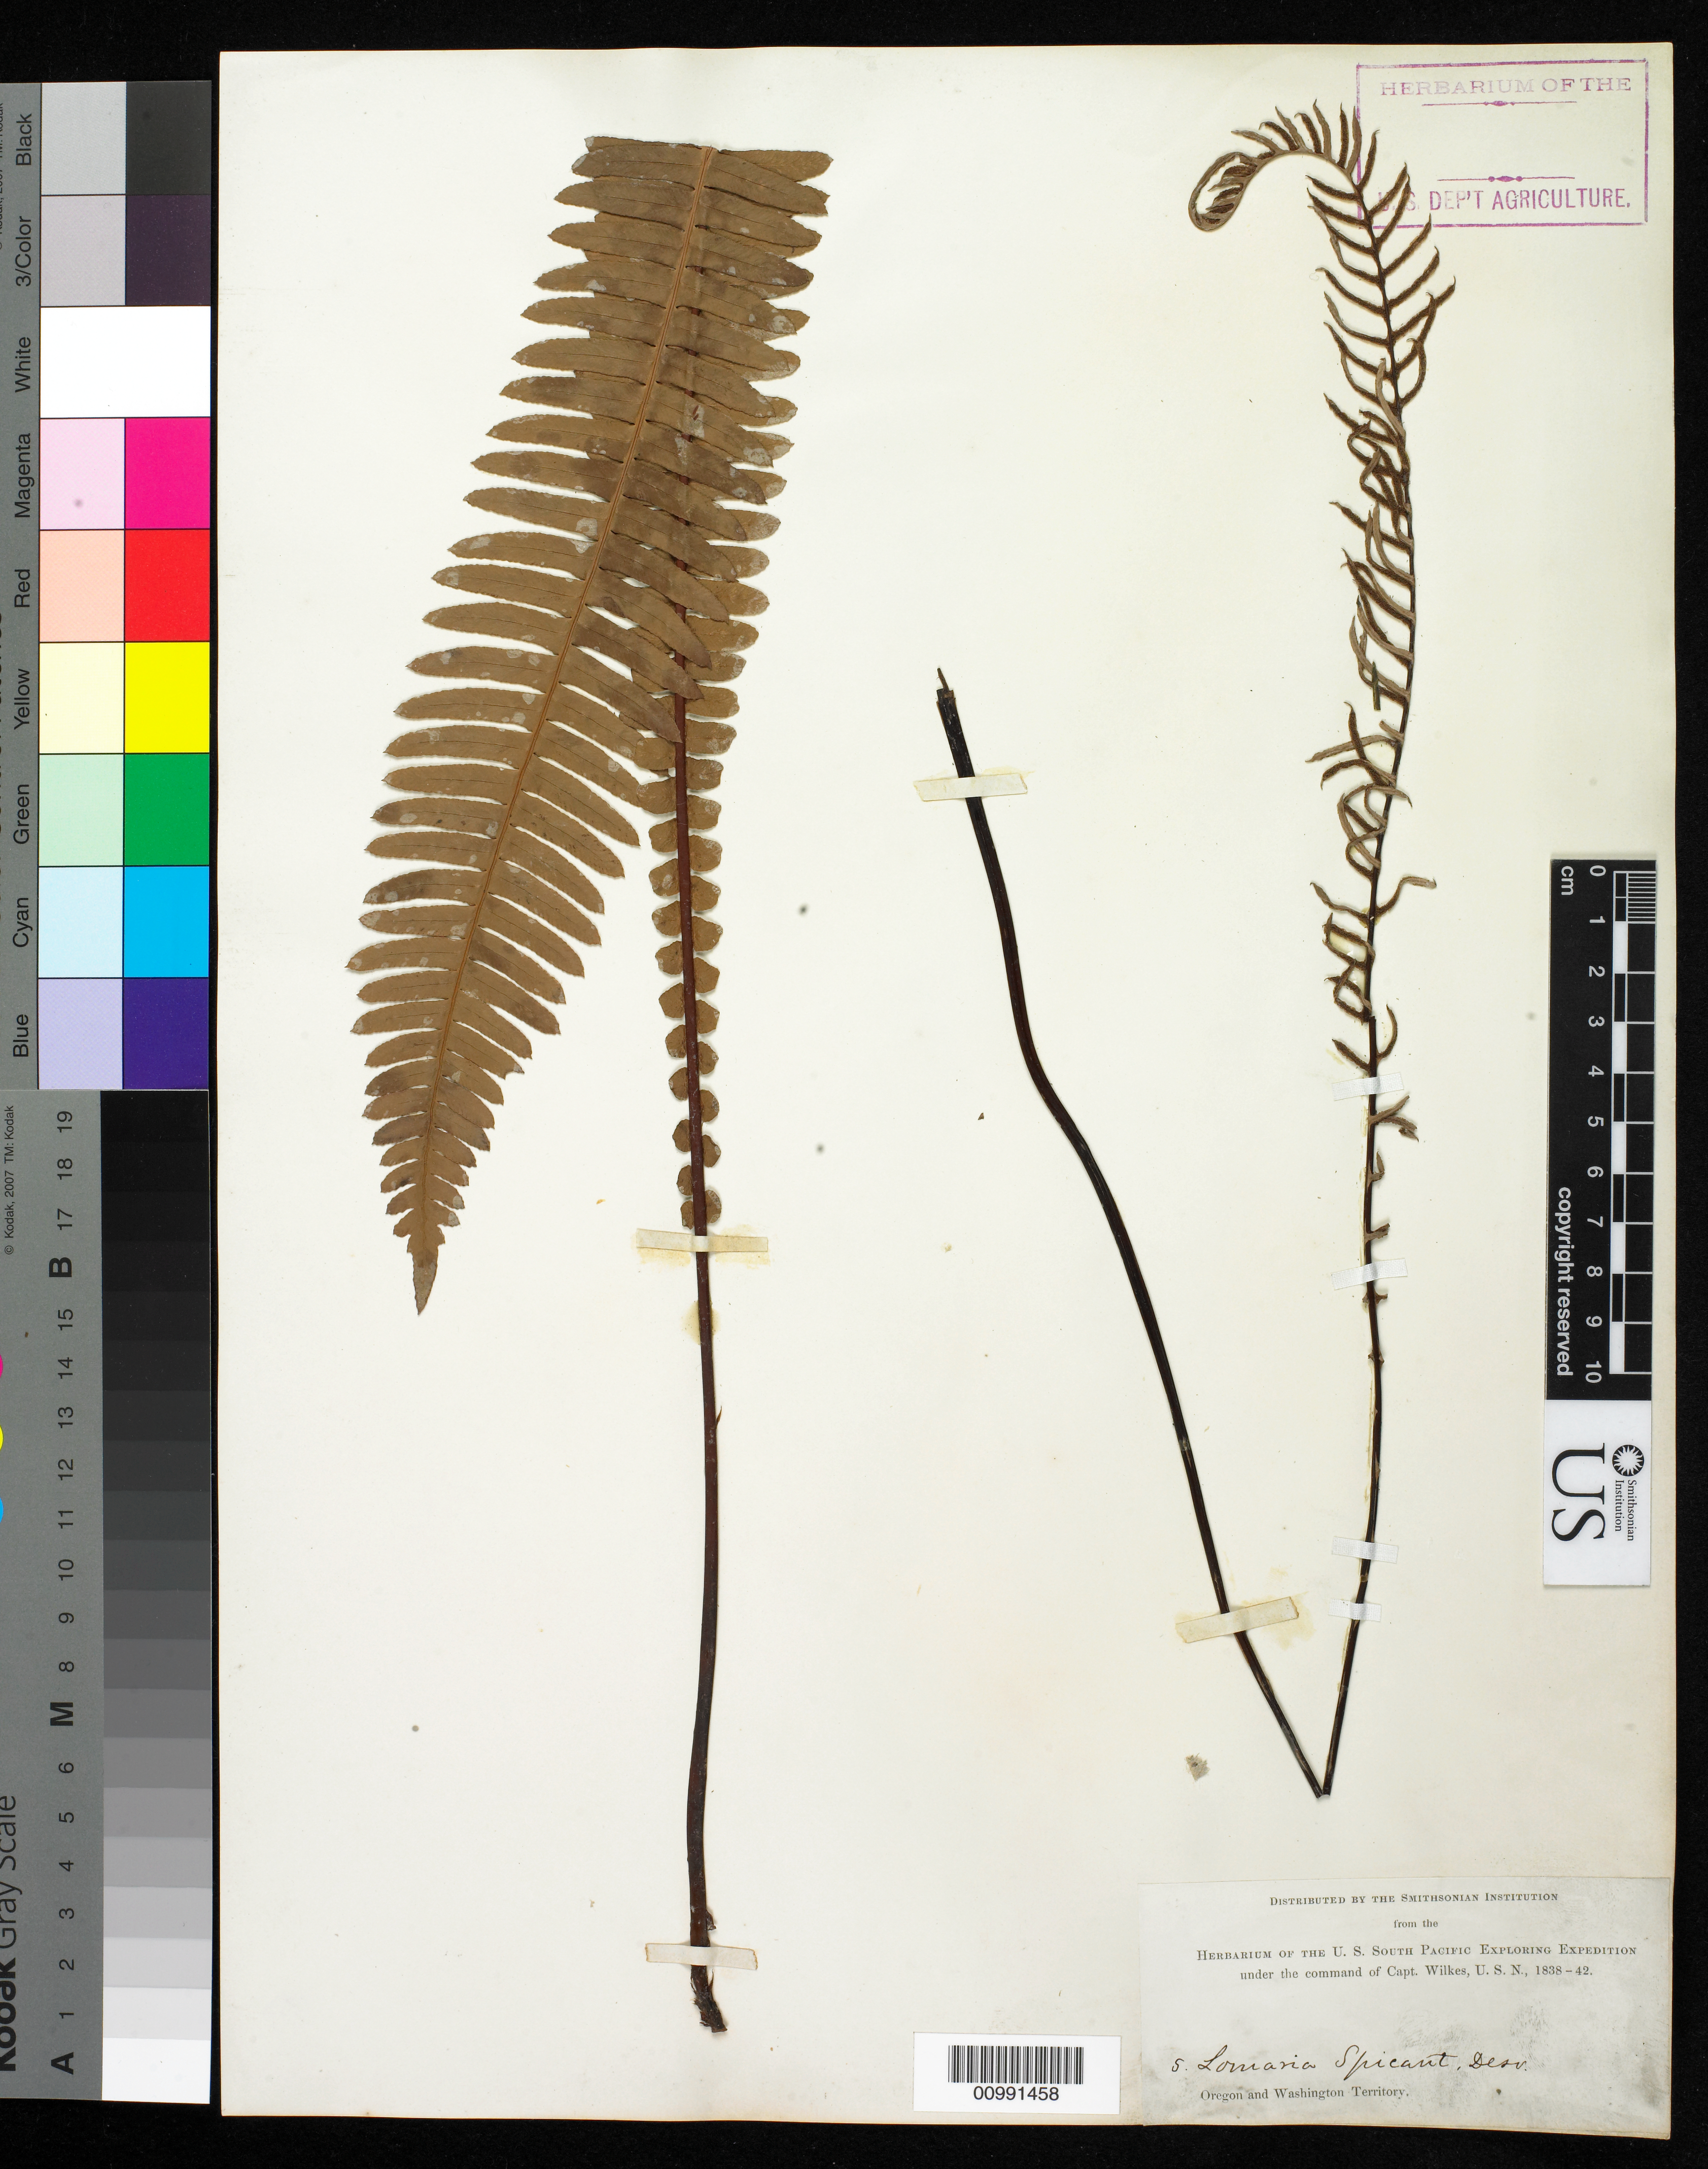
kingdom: Plantae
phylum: Tracheophyta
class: Polypodiopsida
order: Polypodiales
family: Blechnaceae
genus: Blechnum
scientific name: Blechnum spicant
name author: (L.) Sm.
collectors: Wilkes Explor. Exped.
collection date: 1838/1842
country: United States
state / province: Oregon / Washington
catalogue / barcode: US 98664